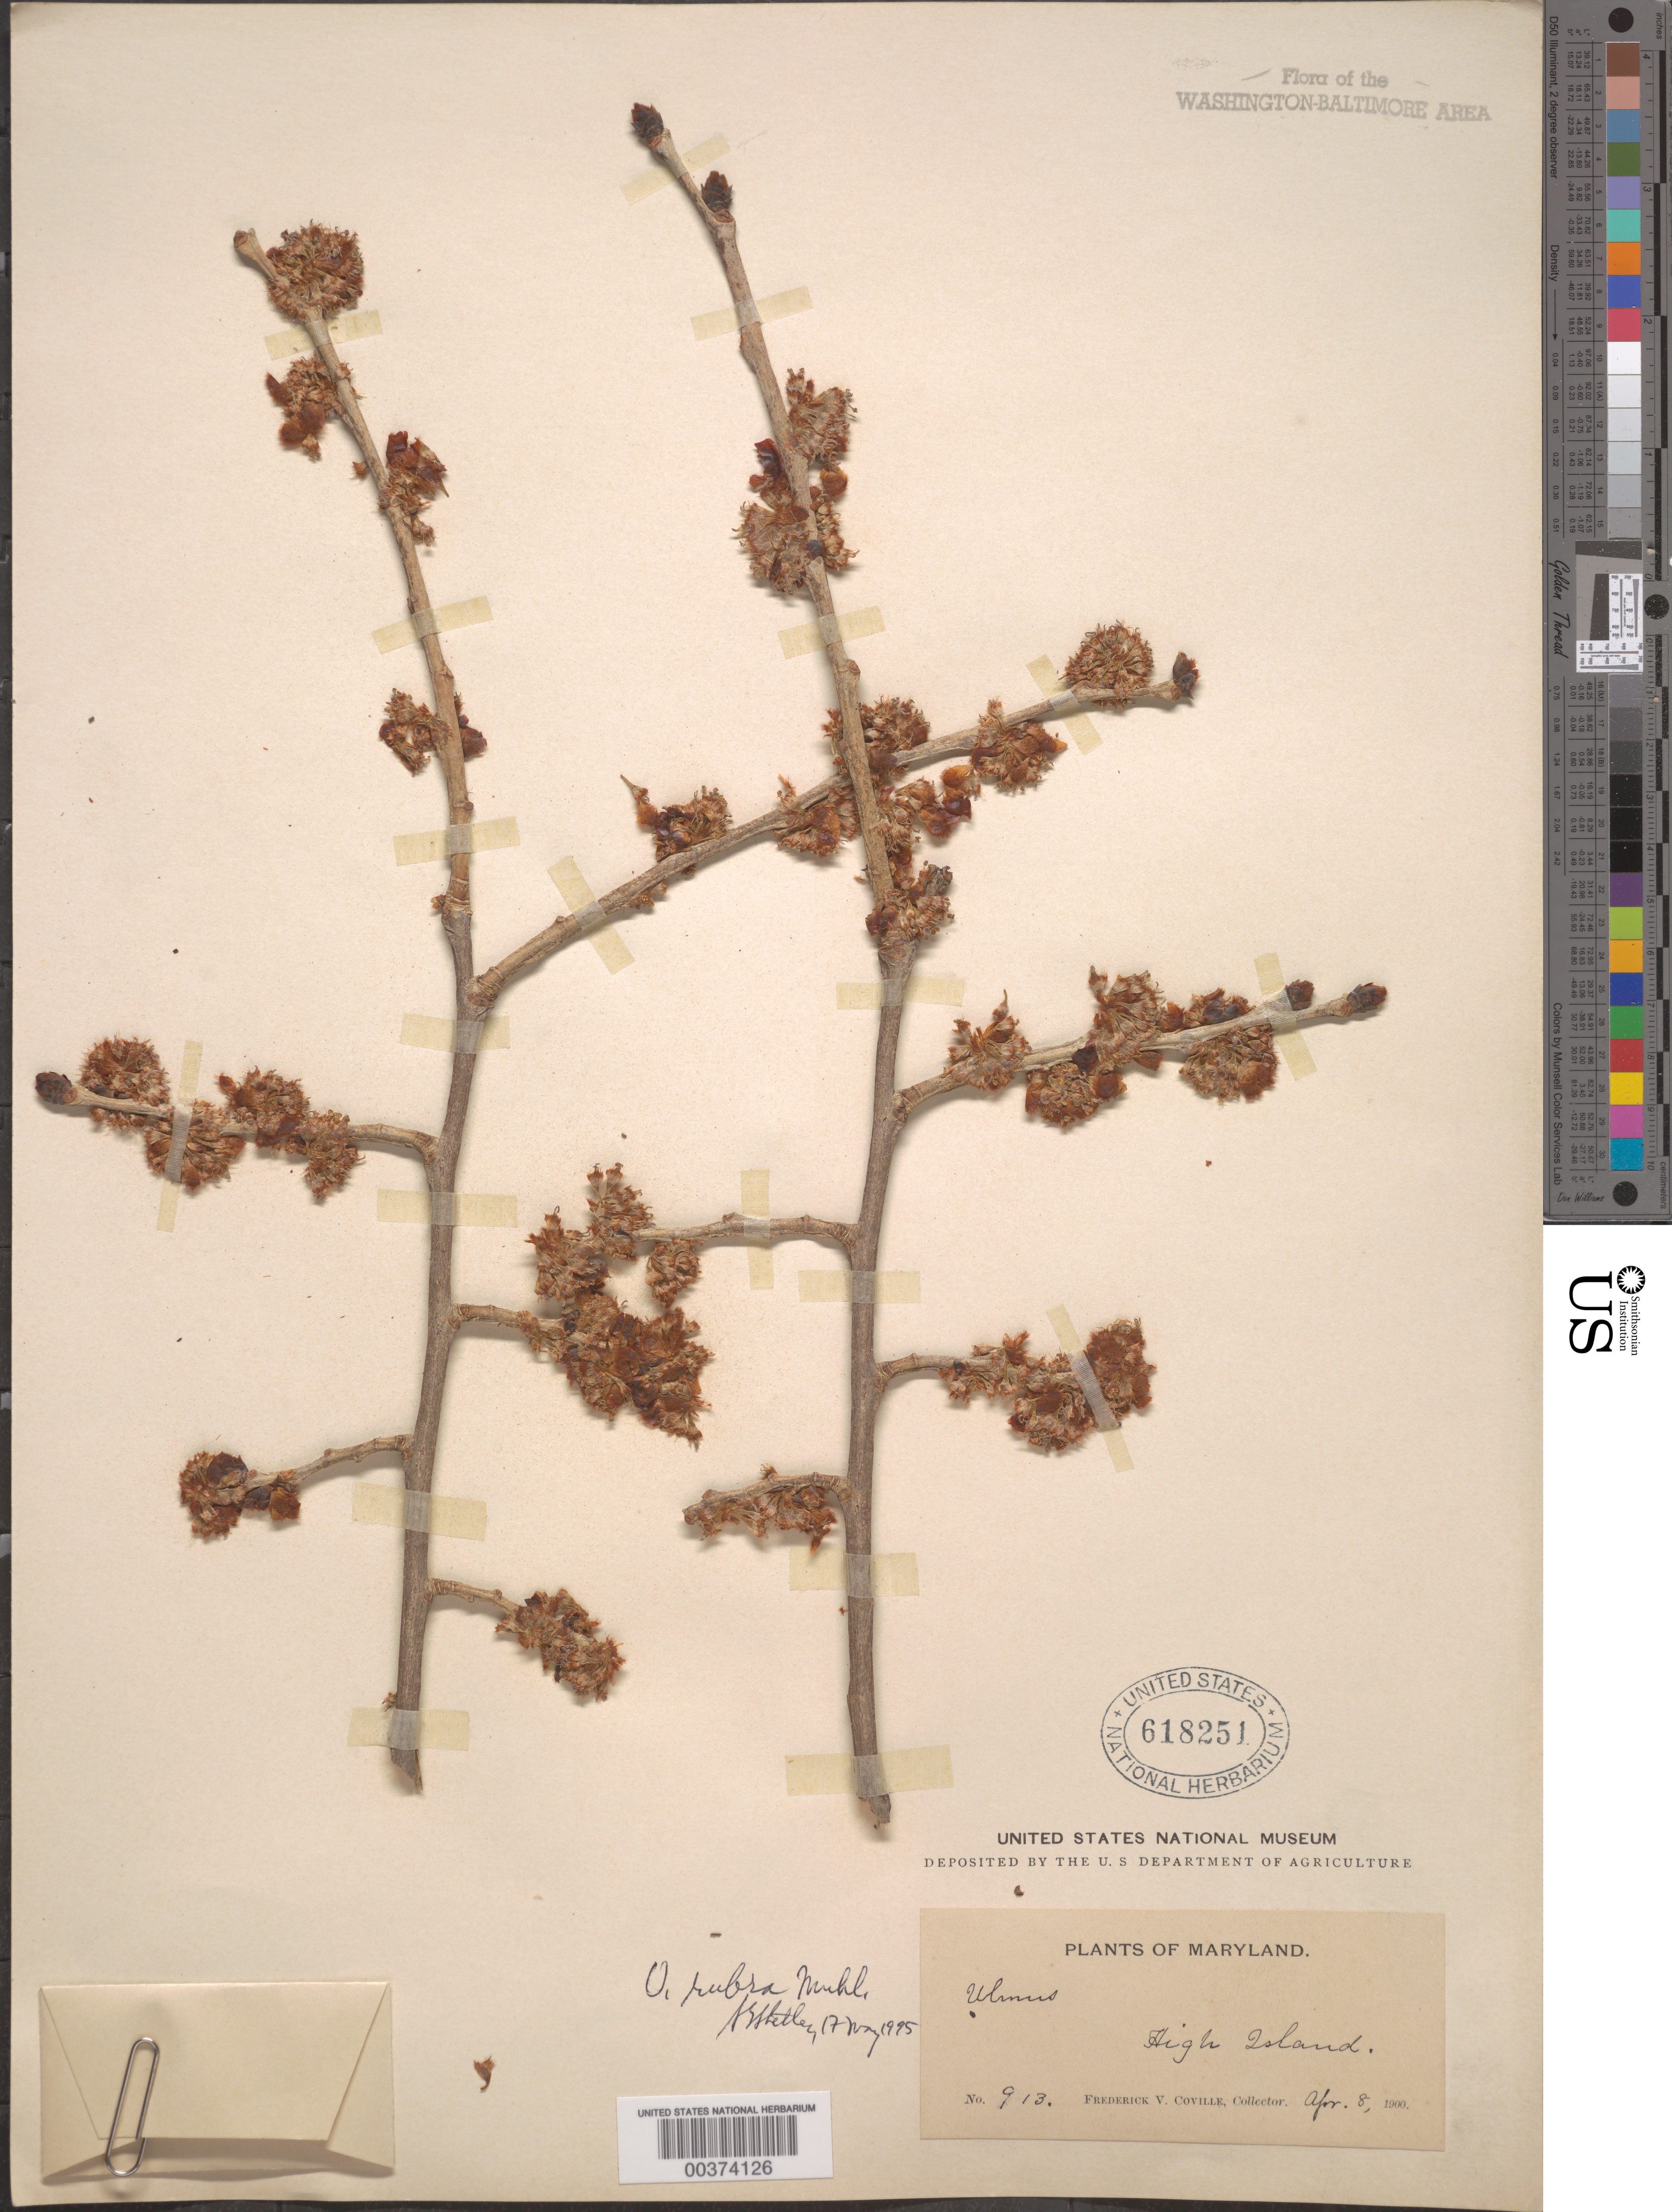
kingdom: Plantae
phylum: Tracheophyta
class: Magnoliopsida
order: Rosales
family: Ulmaceae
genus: Ulmus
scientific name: Ulmus rubra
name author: Muhl.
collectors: F. V. Coville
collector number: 913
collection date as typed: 08 Apr 1900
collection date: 1900-04-08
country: United States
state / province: Maryland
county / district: Montgomery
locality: High Island C. & O. Canal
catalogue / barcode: US 618251